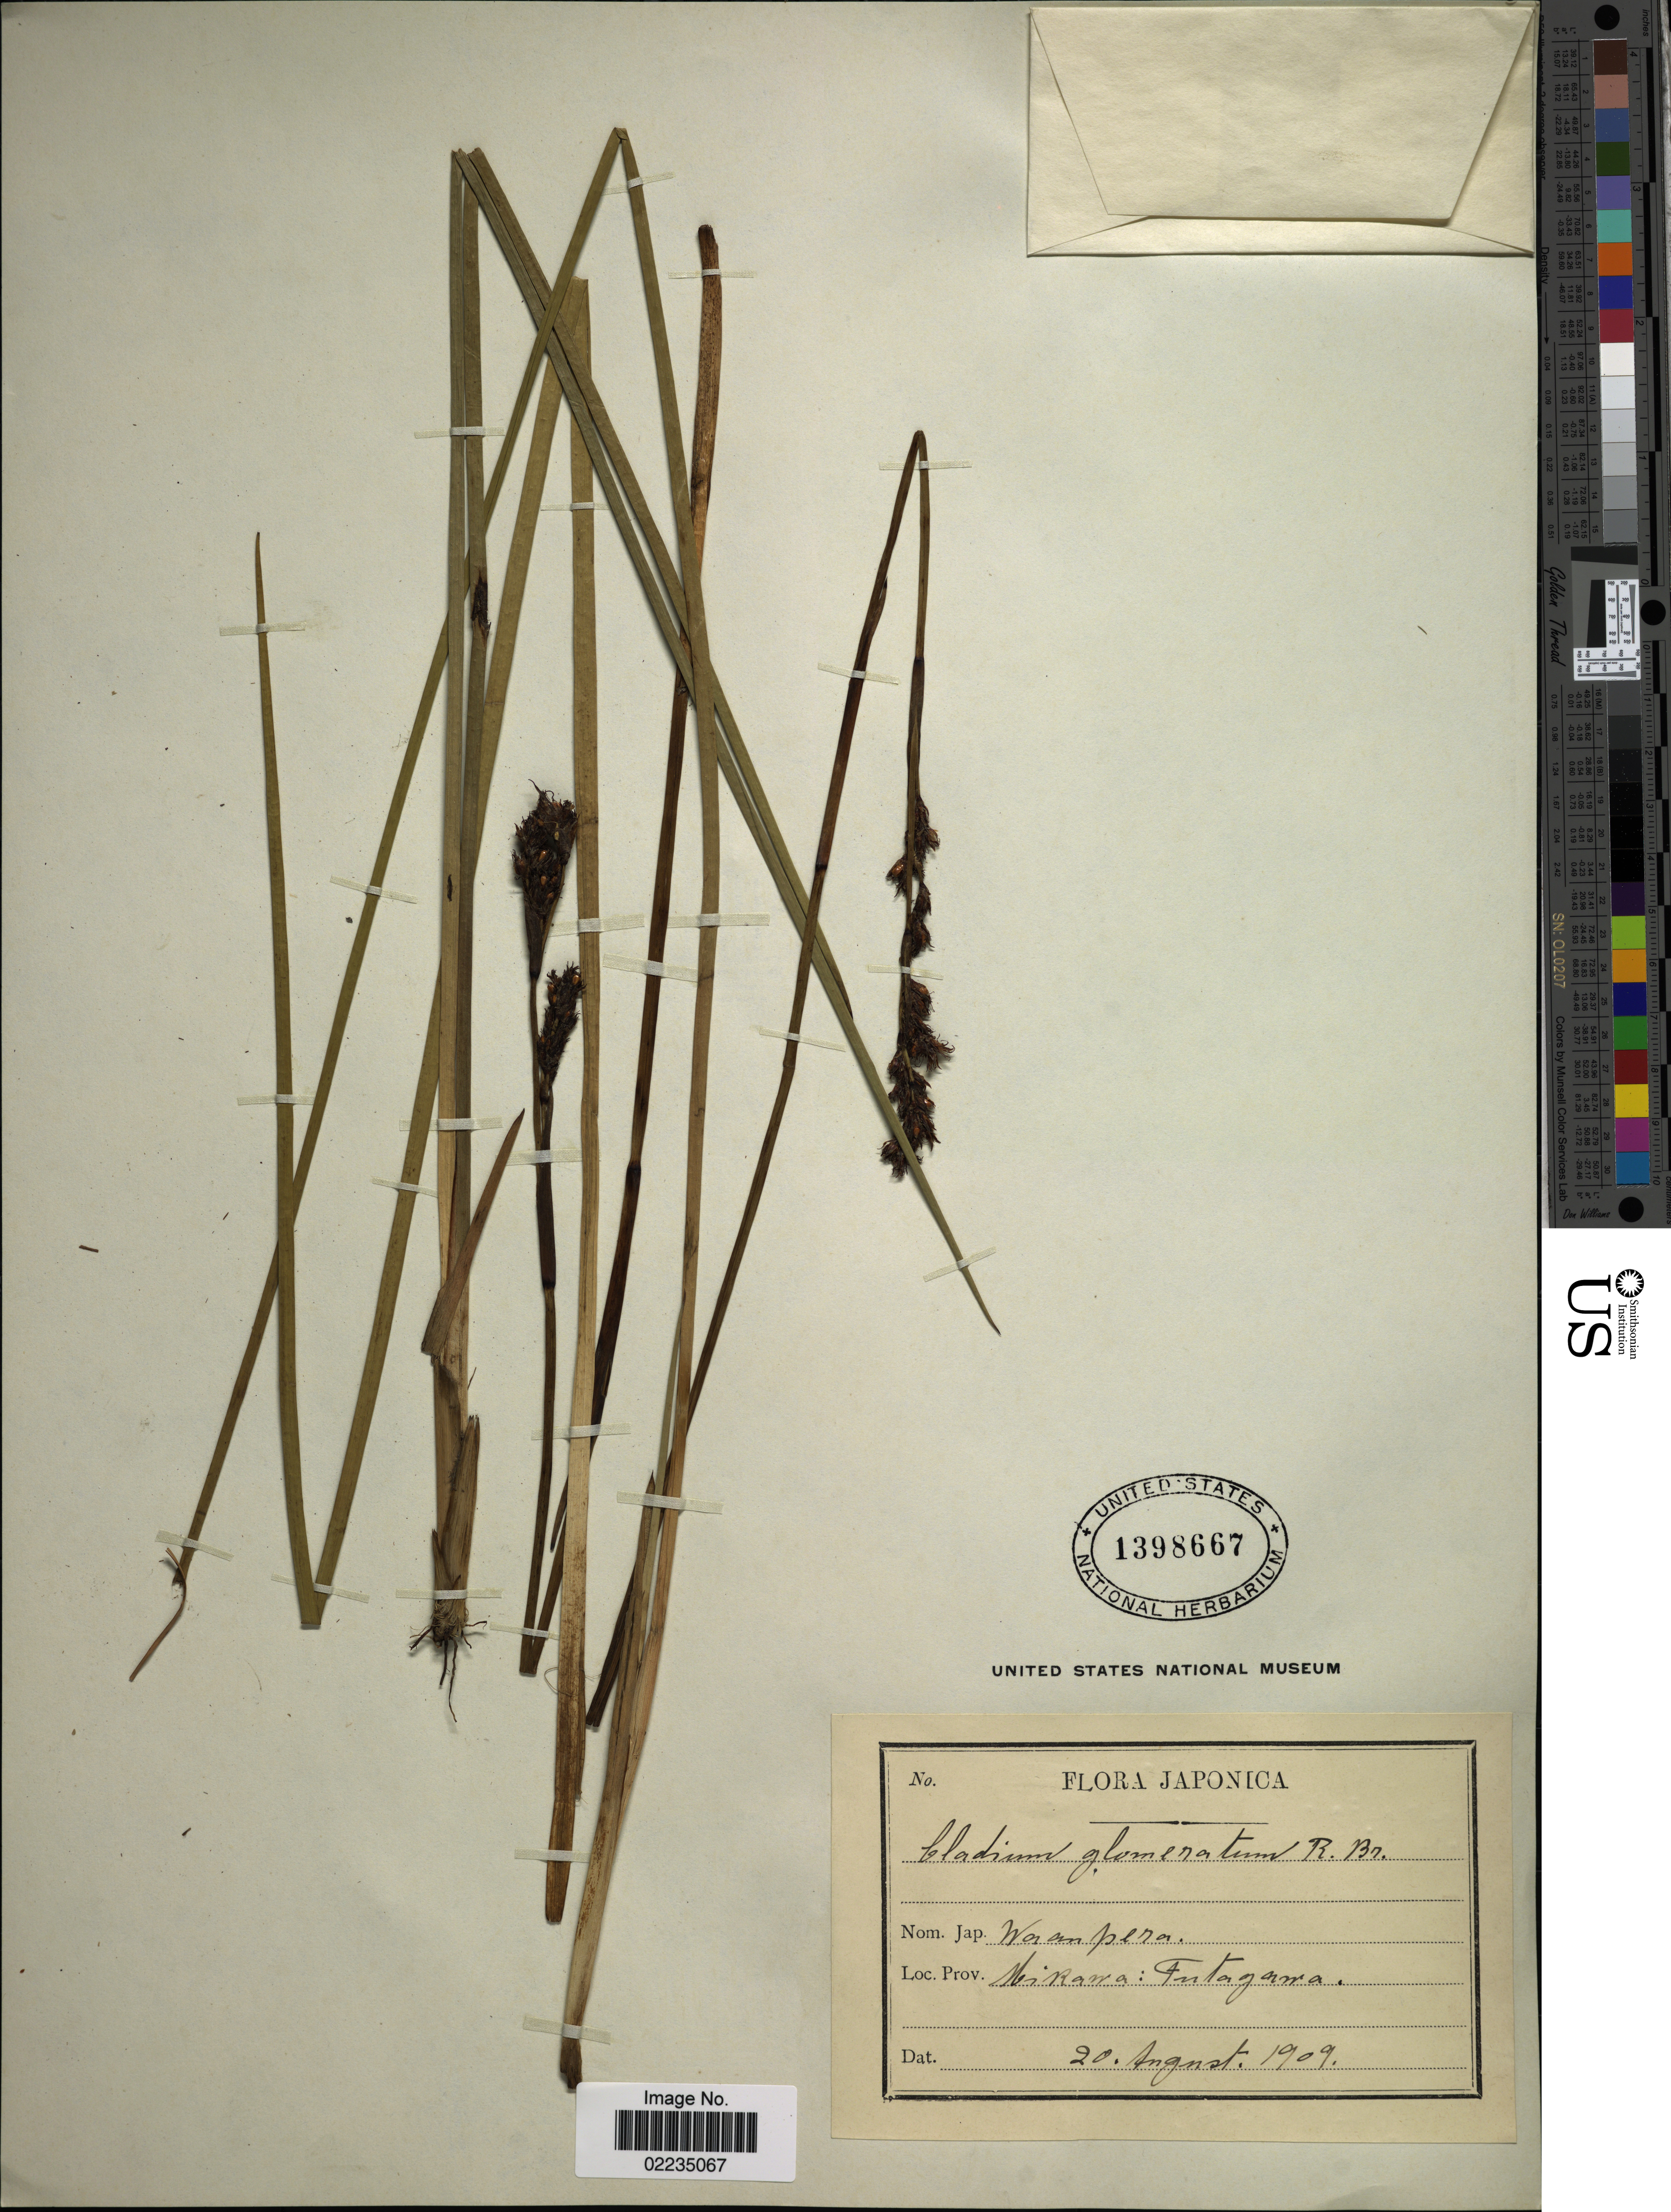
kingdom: Plantae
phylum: Tracheophyta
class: Liliopsida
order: Poales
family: Cyperaceae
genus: Machaerina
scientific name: Machaerina rubiginosa var. nipponensis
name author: (Ohwi) T. Koyama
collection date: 1909-08-20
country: Japan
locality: Japonica, Nirawa: Funtagama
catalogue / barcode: US 1398667